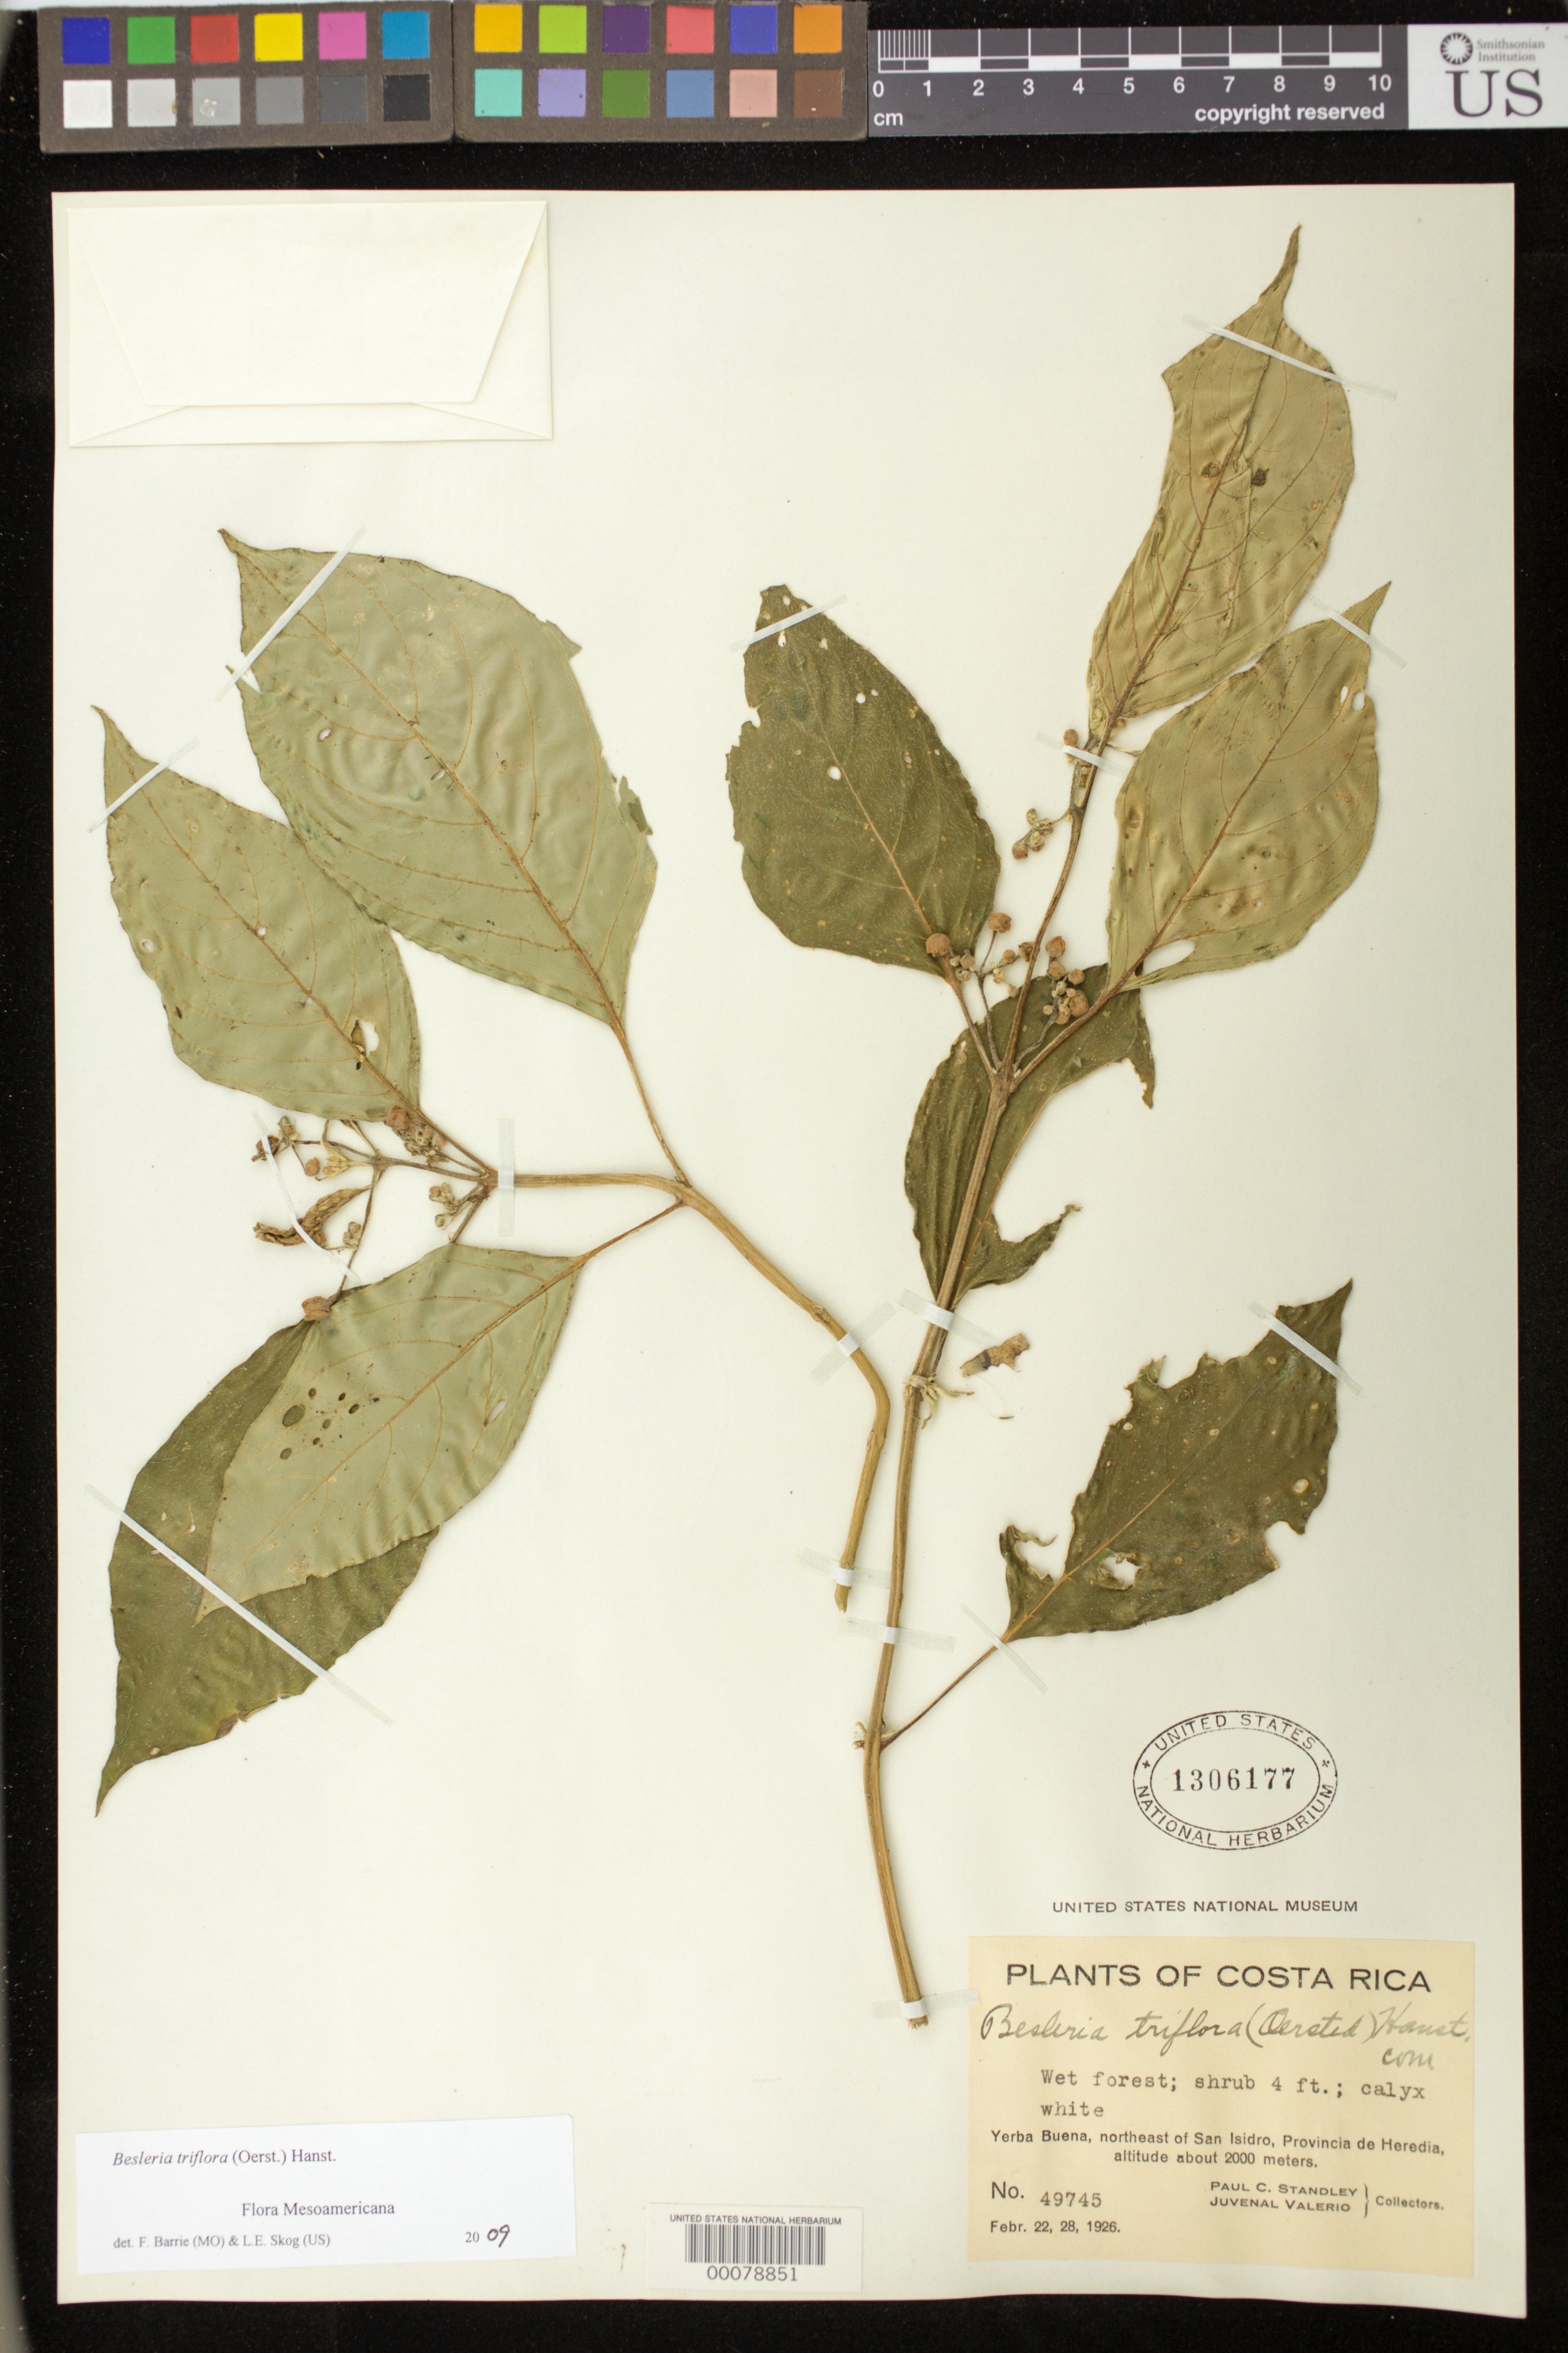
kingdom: Plantae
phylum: Tracheophyta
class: Magnoliopsida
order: Lamiales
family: Gesneriaceae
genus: Besleria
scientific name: Besleria triflora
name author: (Oerst.) Hanst.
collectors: P. C. Standley & J. Valerio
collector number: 49745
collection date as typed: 22-28 Feb 1926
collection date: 1926-02-22/1926-02-28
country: Costa Rica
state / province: Heredia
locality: Yerba Buena, NE of San Isidro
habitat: Wet forest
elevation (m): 2000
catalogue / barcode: US 1306177